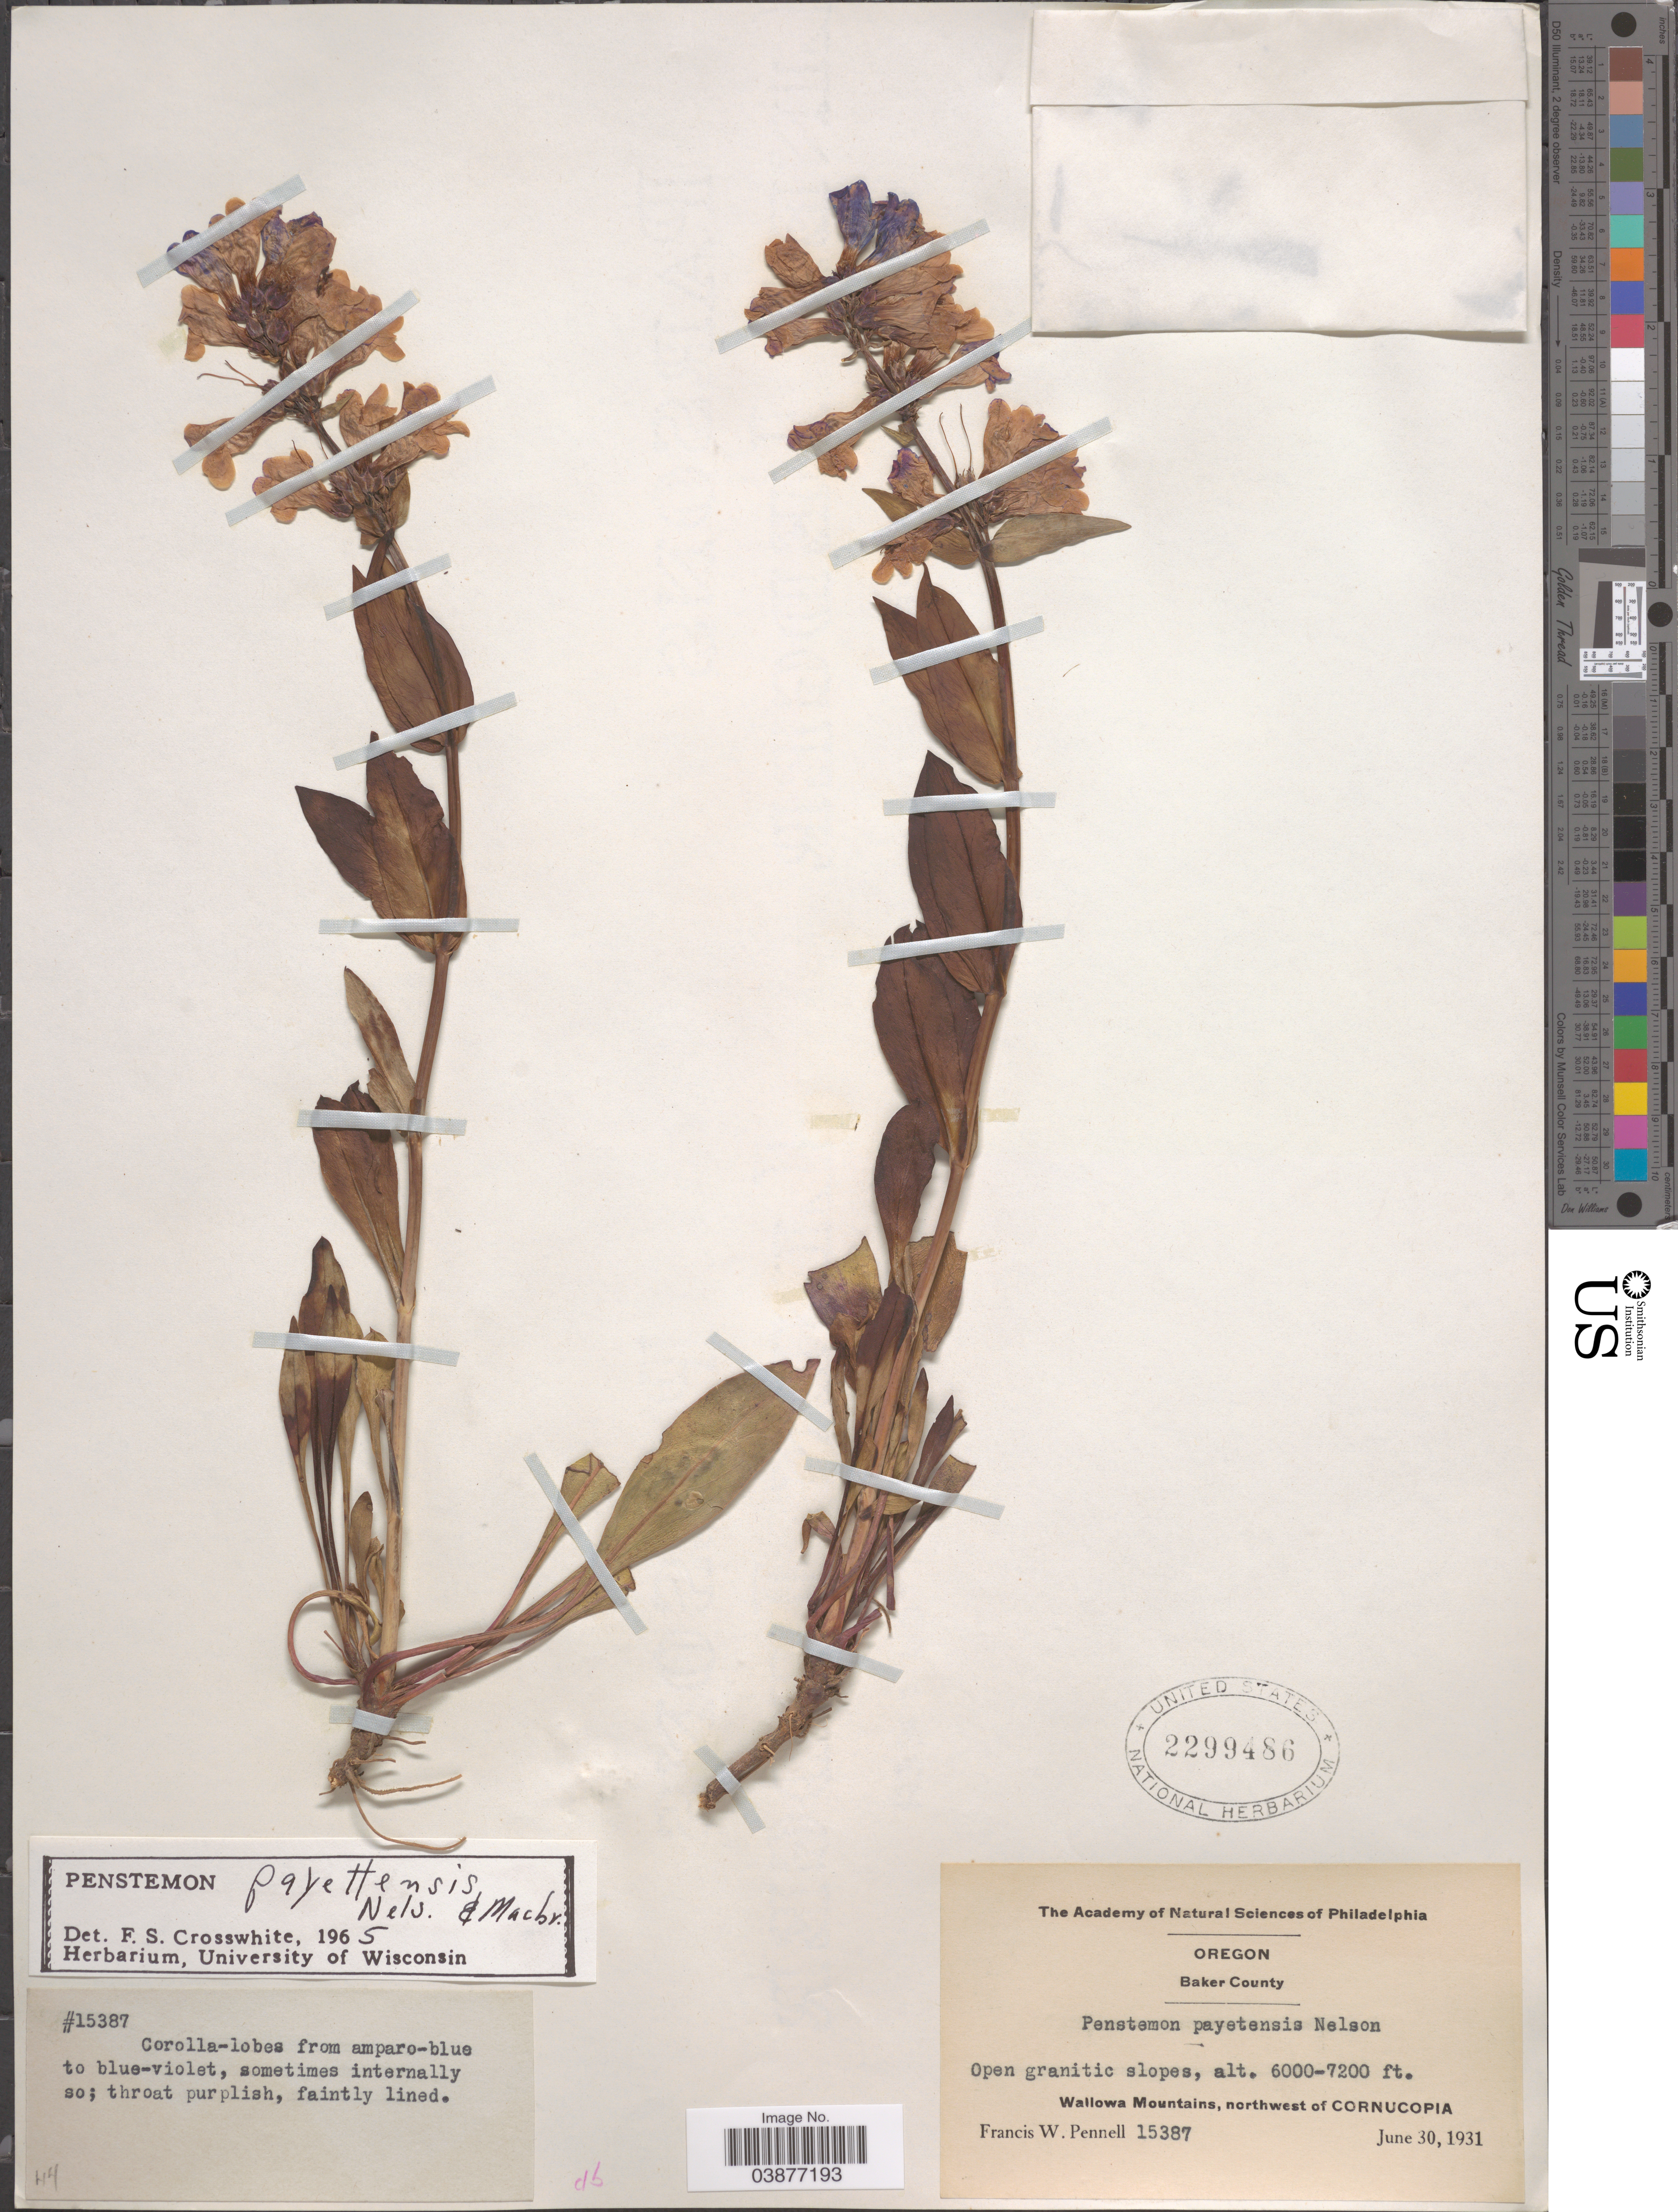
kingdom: Plantae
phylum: Tracheophyta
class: Magnoliopsida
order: Lamiales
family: Plantaginaceae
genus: Penstemon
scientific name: Penstemon payettensis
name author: J.F. Macbr. & A. Nelson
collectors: F. W. Pennell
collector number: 15387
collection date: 1931-06-30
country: United States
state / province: Oregon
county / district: Baker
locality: Open granitic slopesWallowa Mountains, northwest of Cornucopia.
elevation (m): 1829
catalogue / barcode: US 2299486